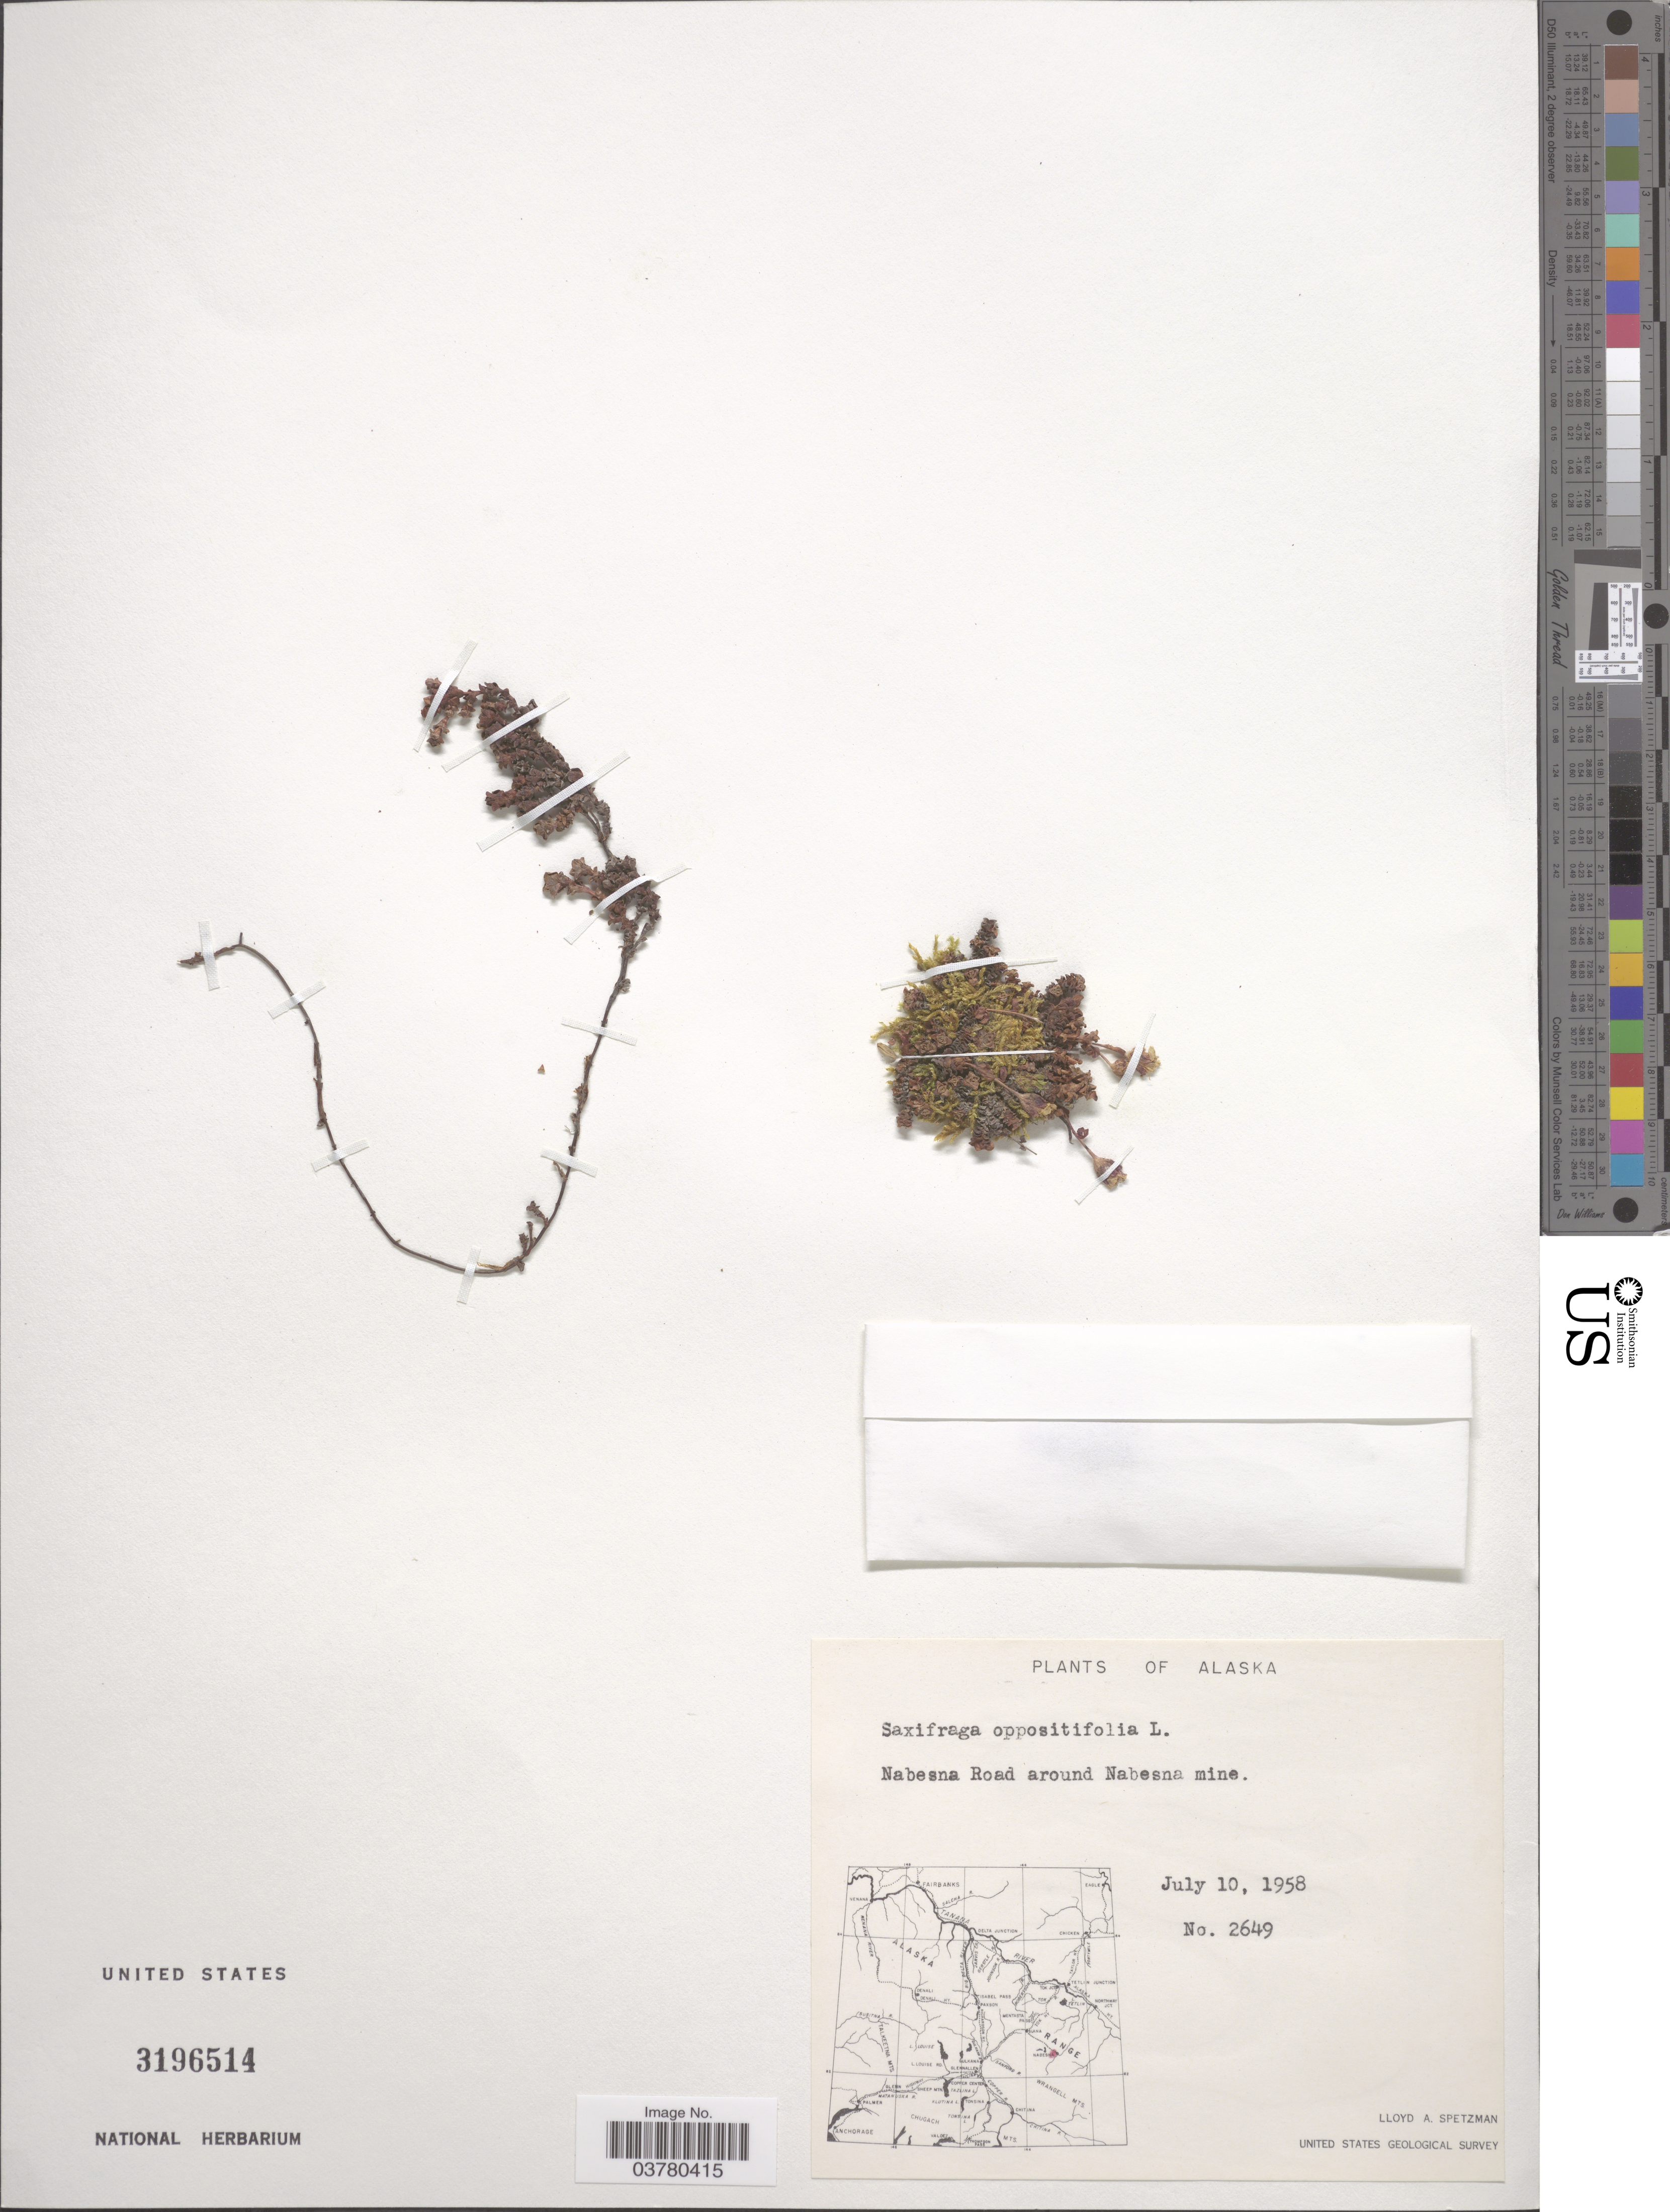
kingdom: Plantae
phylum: Tracheophyta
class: Magnoliopsida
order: Saxifragales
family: Saxifragaceae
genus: Saxifraga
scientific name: Saxifraga oppositifolia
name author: L.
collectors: L. Spetzman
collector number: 2649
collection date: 1958-07-10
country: United States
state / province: Alaska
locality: Nabesna Road around Nabesna mine. United States Geological Survey.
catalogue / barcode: US 3196514